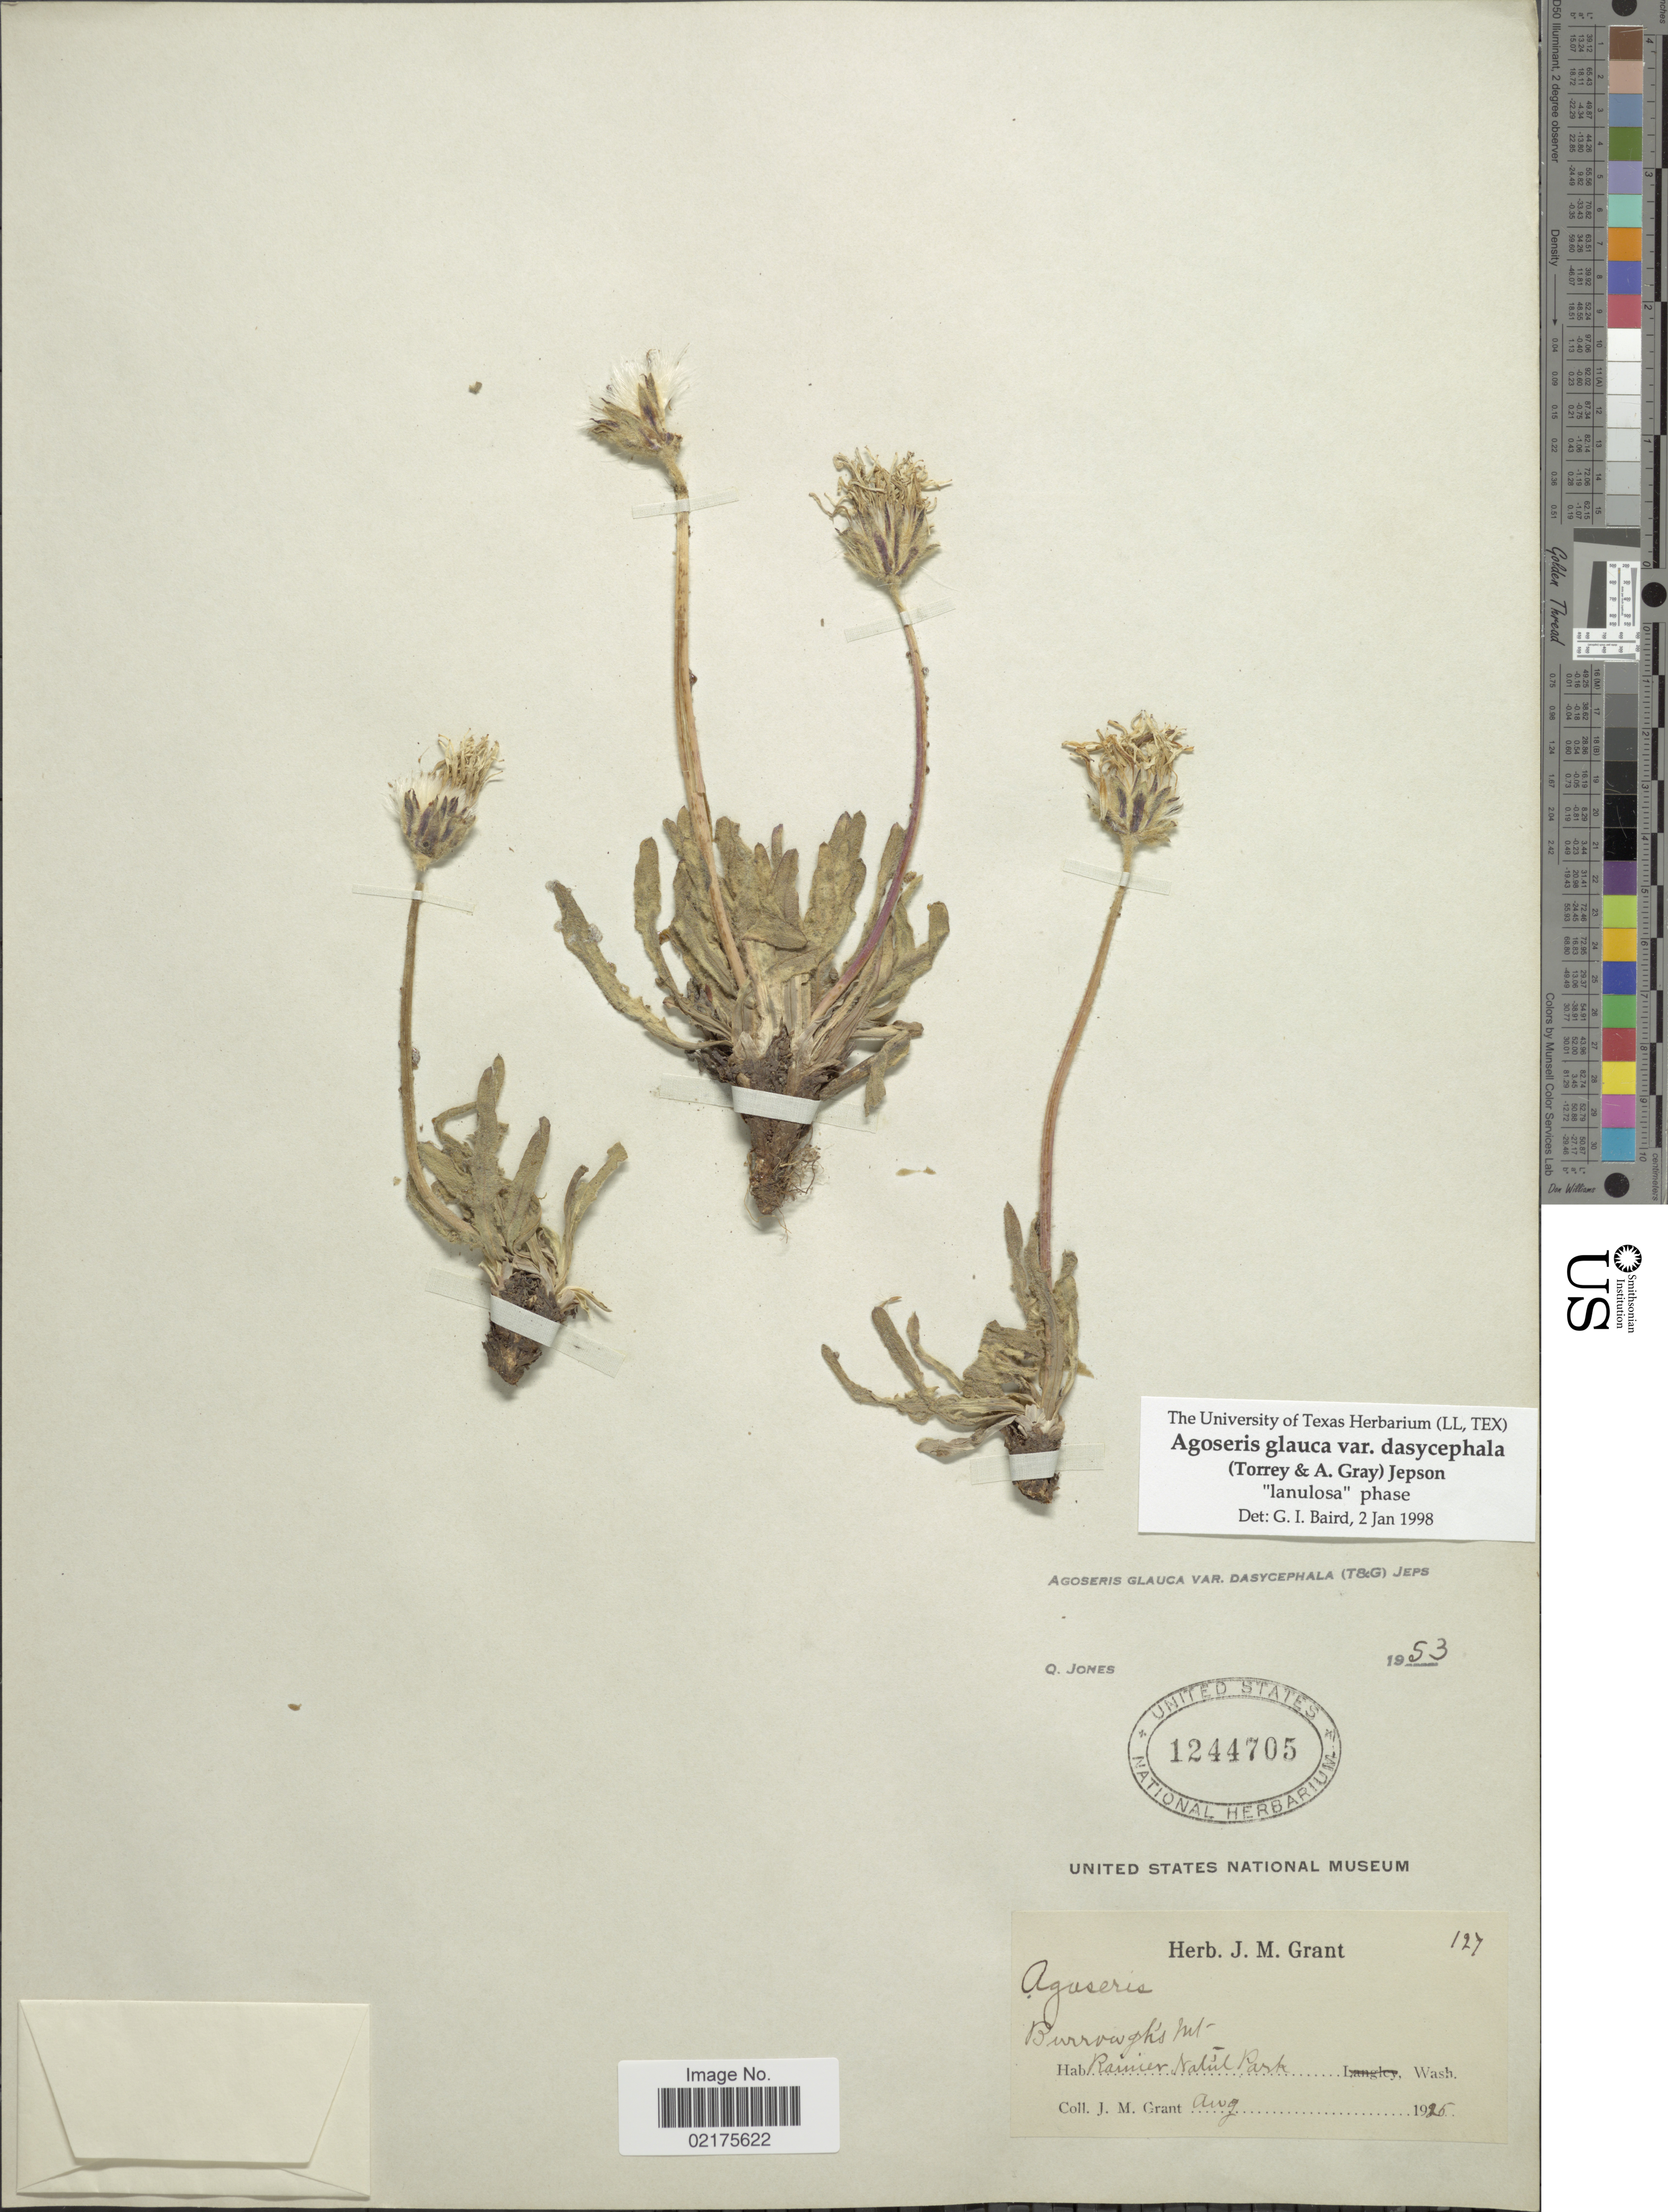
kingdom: Plantae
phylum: Tracheophyta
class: Magnoliopsida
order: Asterales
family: Asteraceae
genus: Agoseris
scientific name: Agoseris glauca var. dasycephala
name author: (Torr. & A. Gray) Jeps.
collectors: J. M. Grant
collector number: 127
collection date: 1926-08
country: United States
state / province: Washington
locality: Rainier Natnl Park.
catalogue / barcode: US 1244705